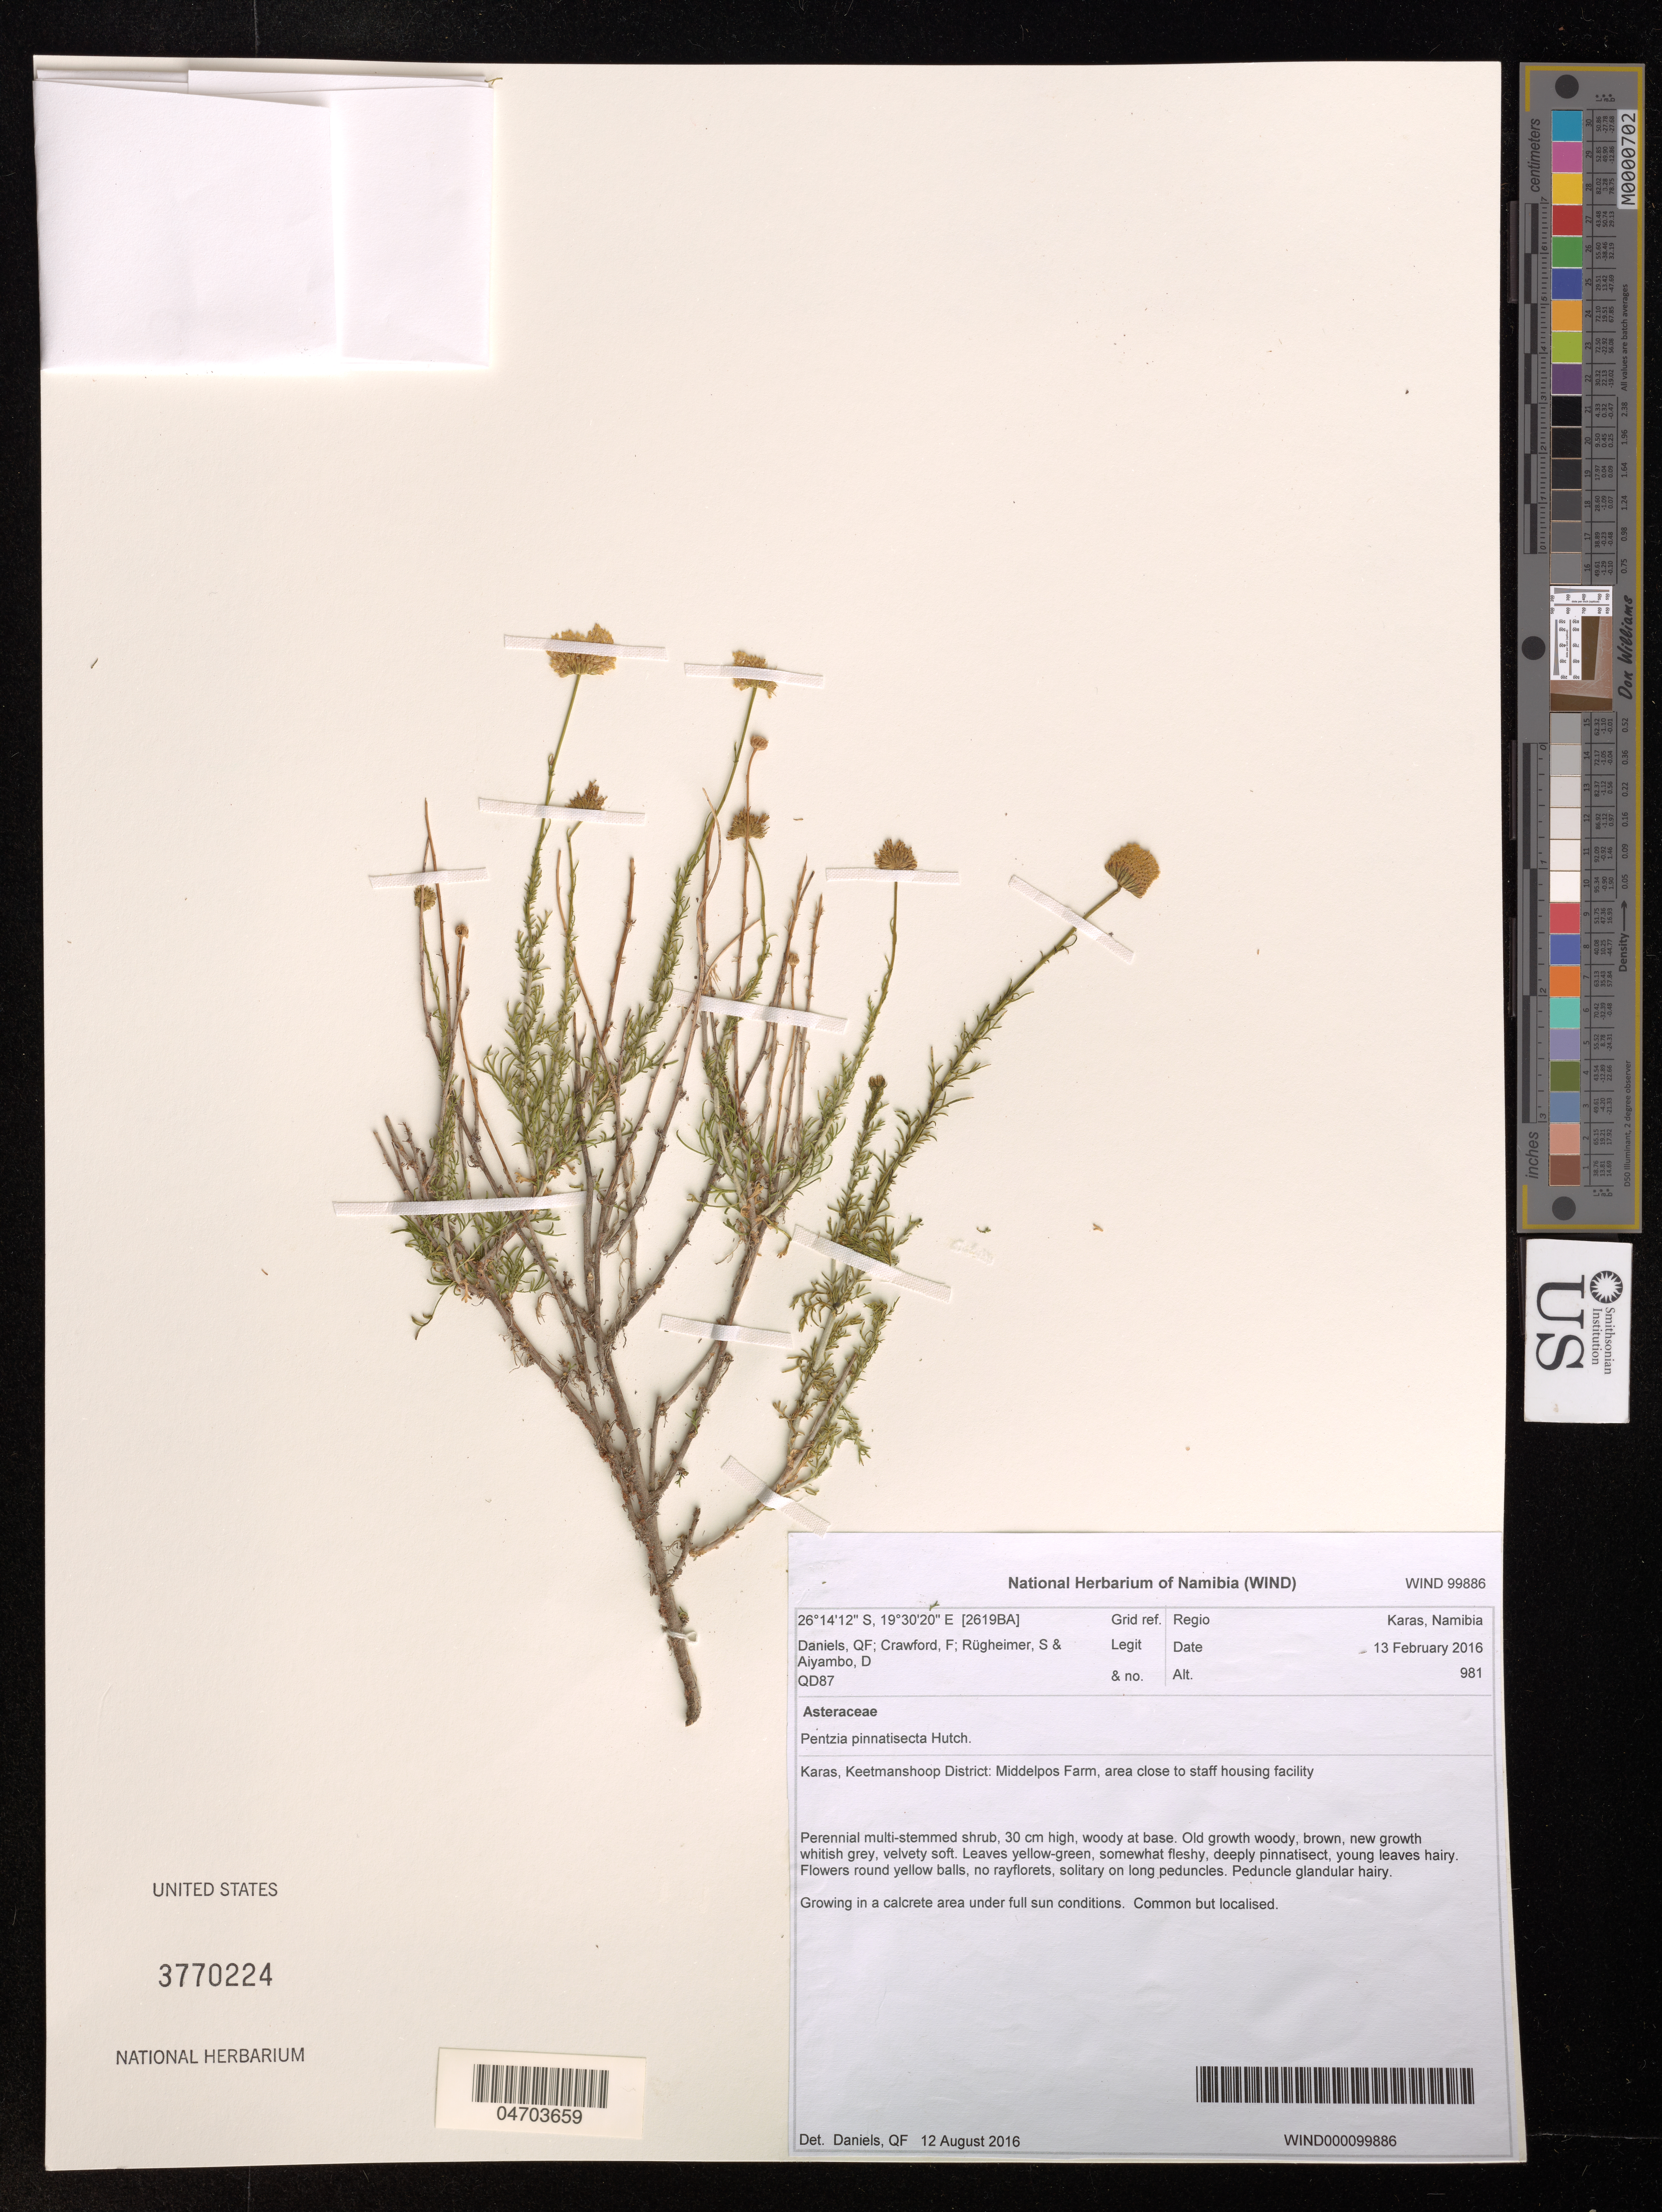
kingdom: Plantae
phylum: Tracheophyta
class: Magnoliopsida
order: Asterales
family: Asteraceae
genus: Pentzia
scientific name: Pentzia pinnatisecta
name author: Hutch.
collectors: Q. Daniels, F. Crawford, S. Rugheimer & D. Aiyambo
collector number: QD87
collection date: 2016-02-13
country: Namibia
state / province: Karas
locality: Karas, Keetmanshoop District: Middelpos Farm, area close to staff housing facility.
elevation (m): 981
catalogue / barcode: US 3770224